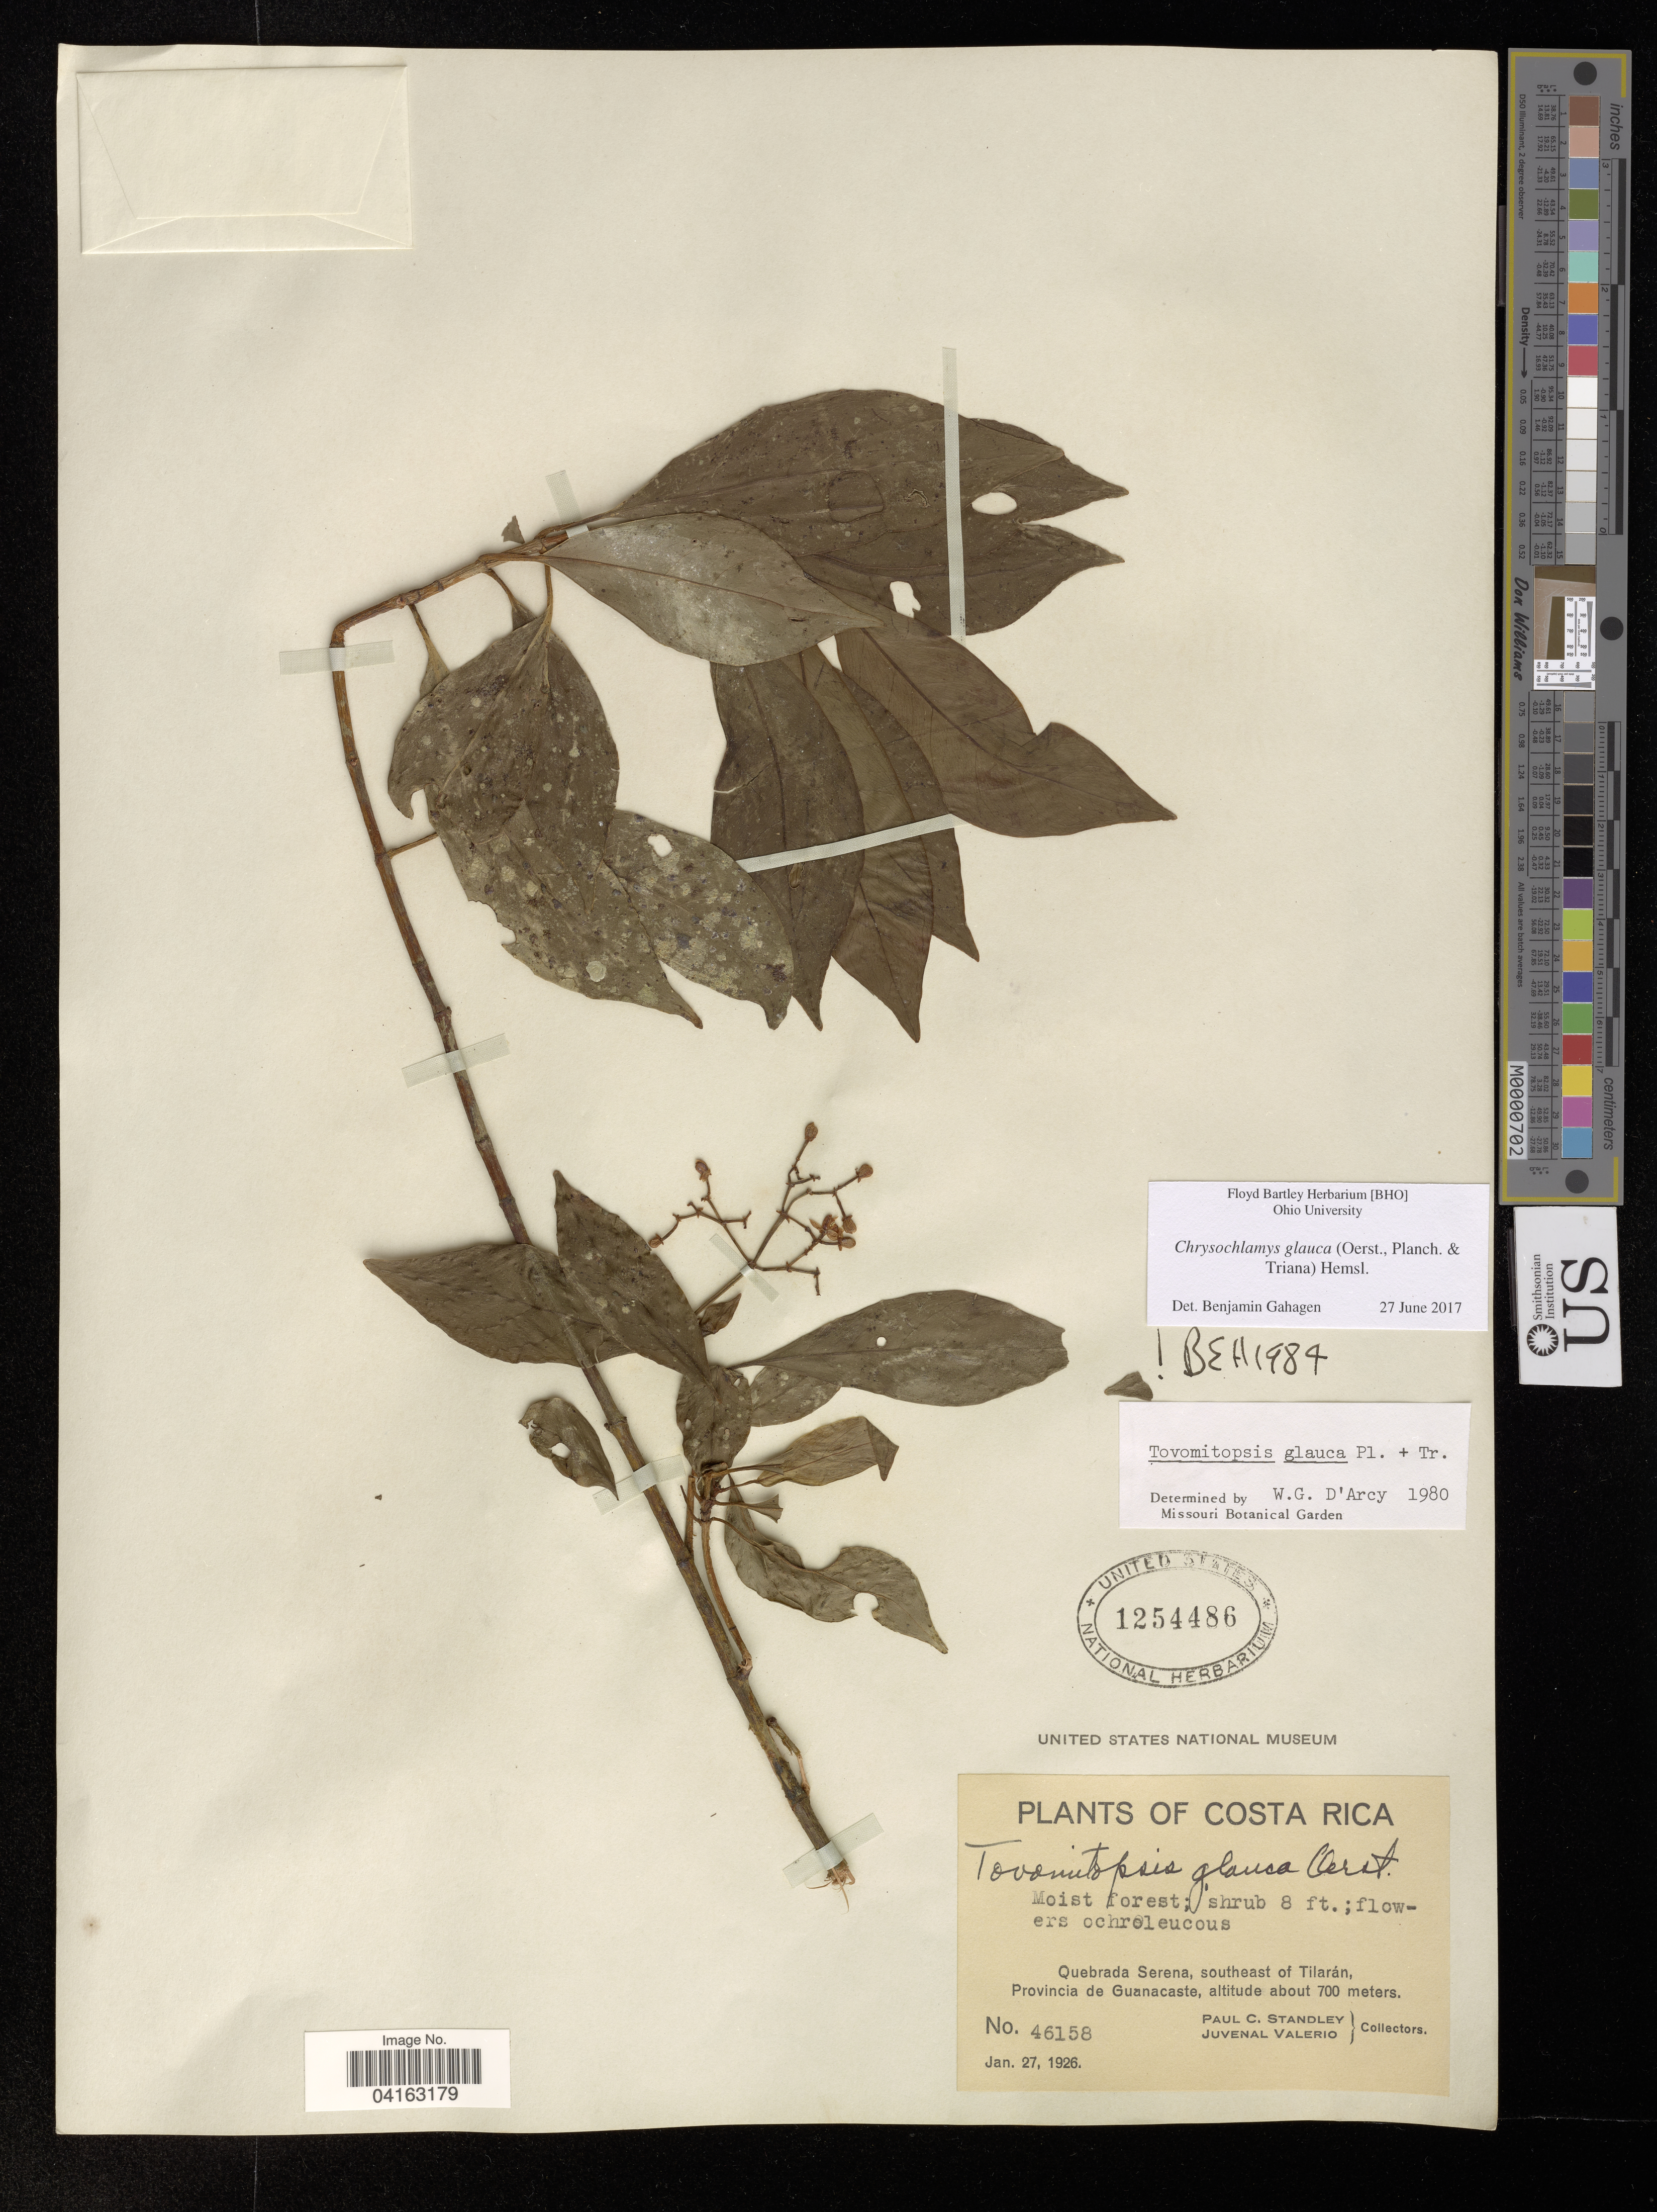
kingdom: Plantae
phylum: Tracheophyta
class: Magnoliopsida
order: Malpighiales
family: Clusiaceae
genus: Chrysochlamys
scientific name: Chrysochlamys glauca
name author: (Oerst. ex Planch. & Triana) Hemsl.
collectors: P. C. Standley & J. Valerio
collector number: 46158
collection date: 1926-01-27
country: Costa Rica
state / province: Guanacaste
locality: Quebrada Serena, southeast of Tilarán, Provincia de Guanacaste.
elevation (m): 700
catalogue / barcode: US 1254486